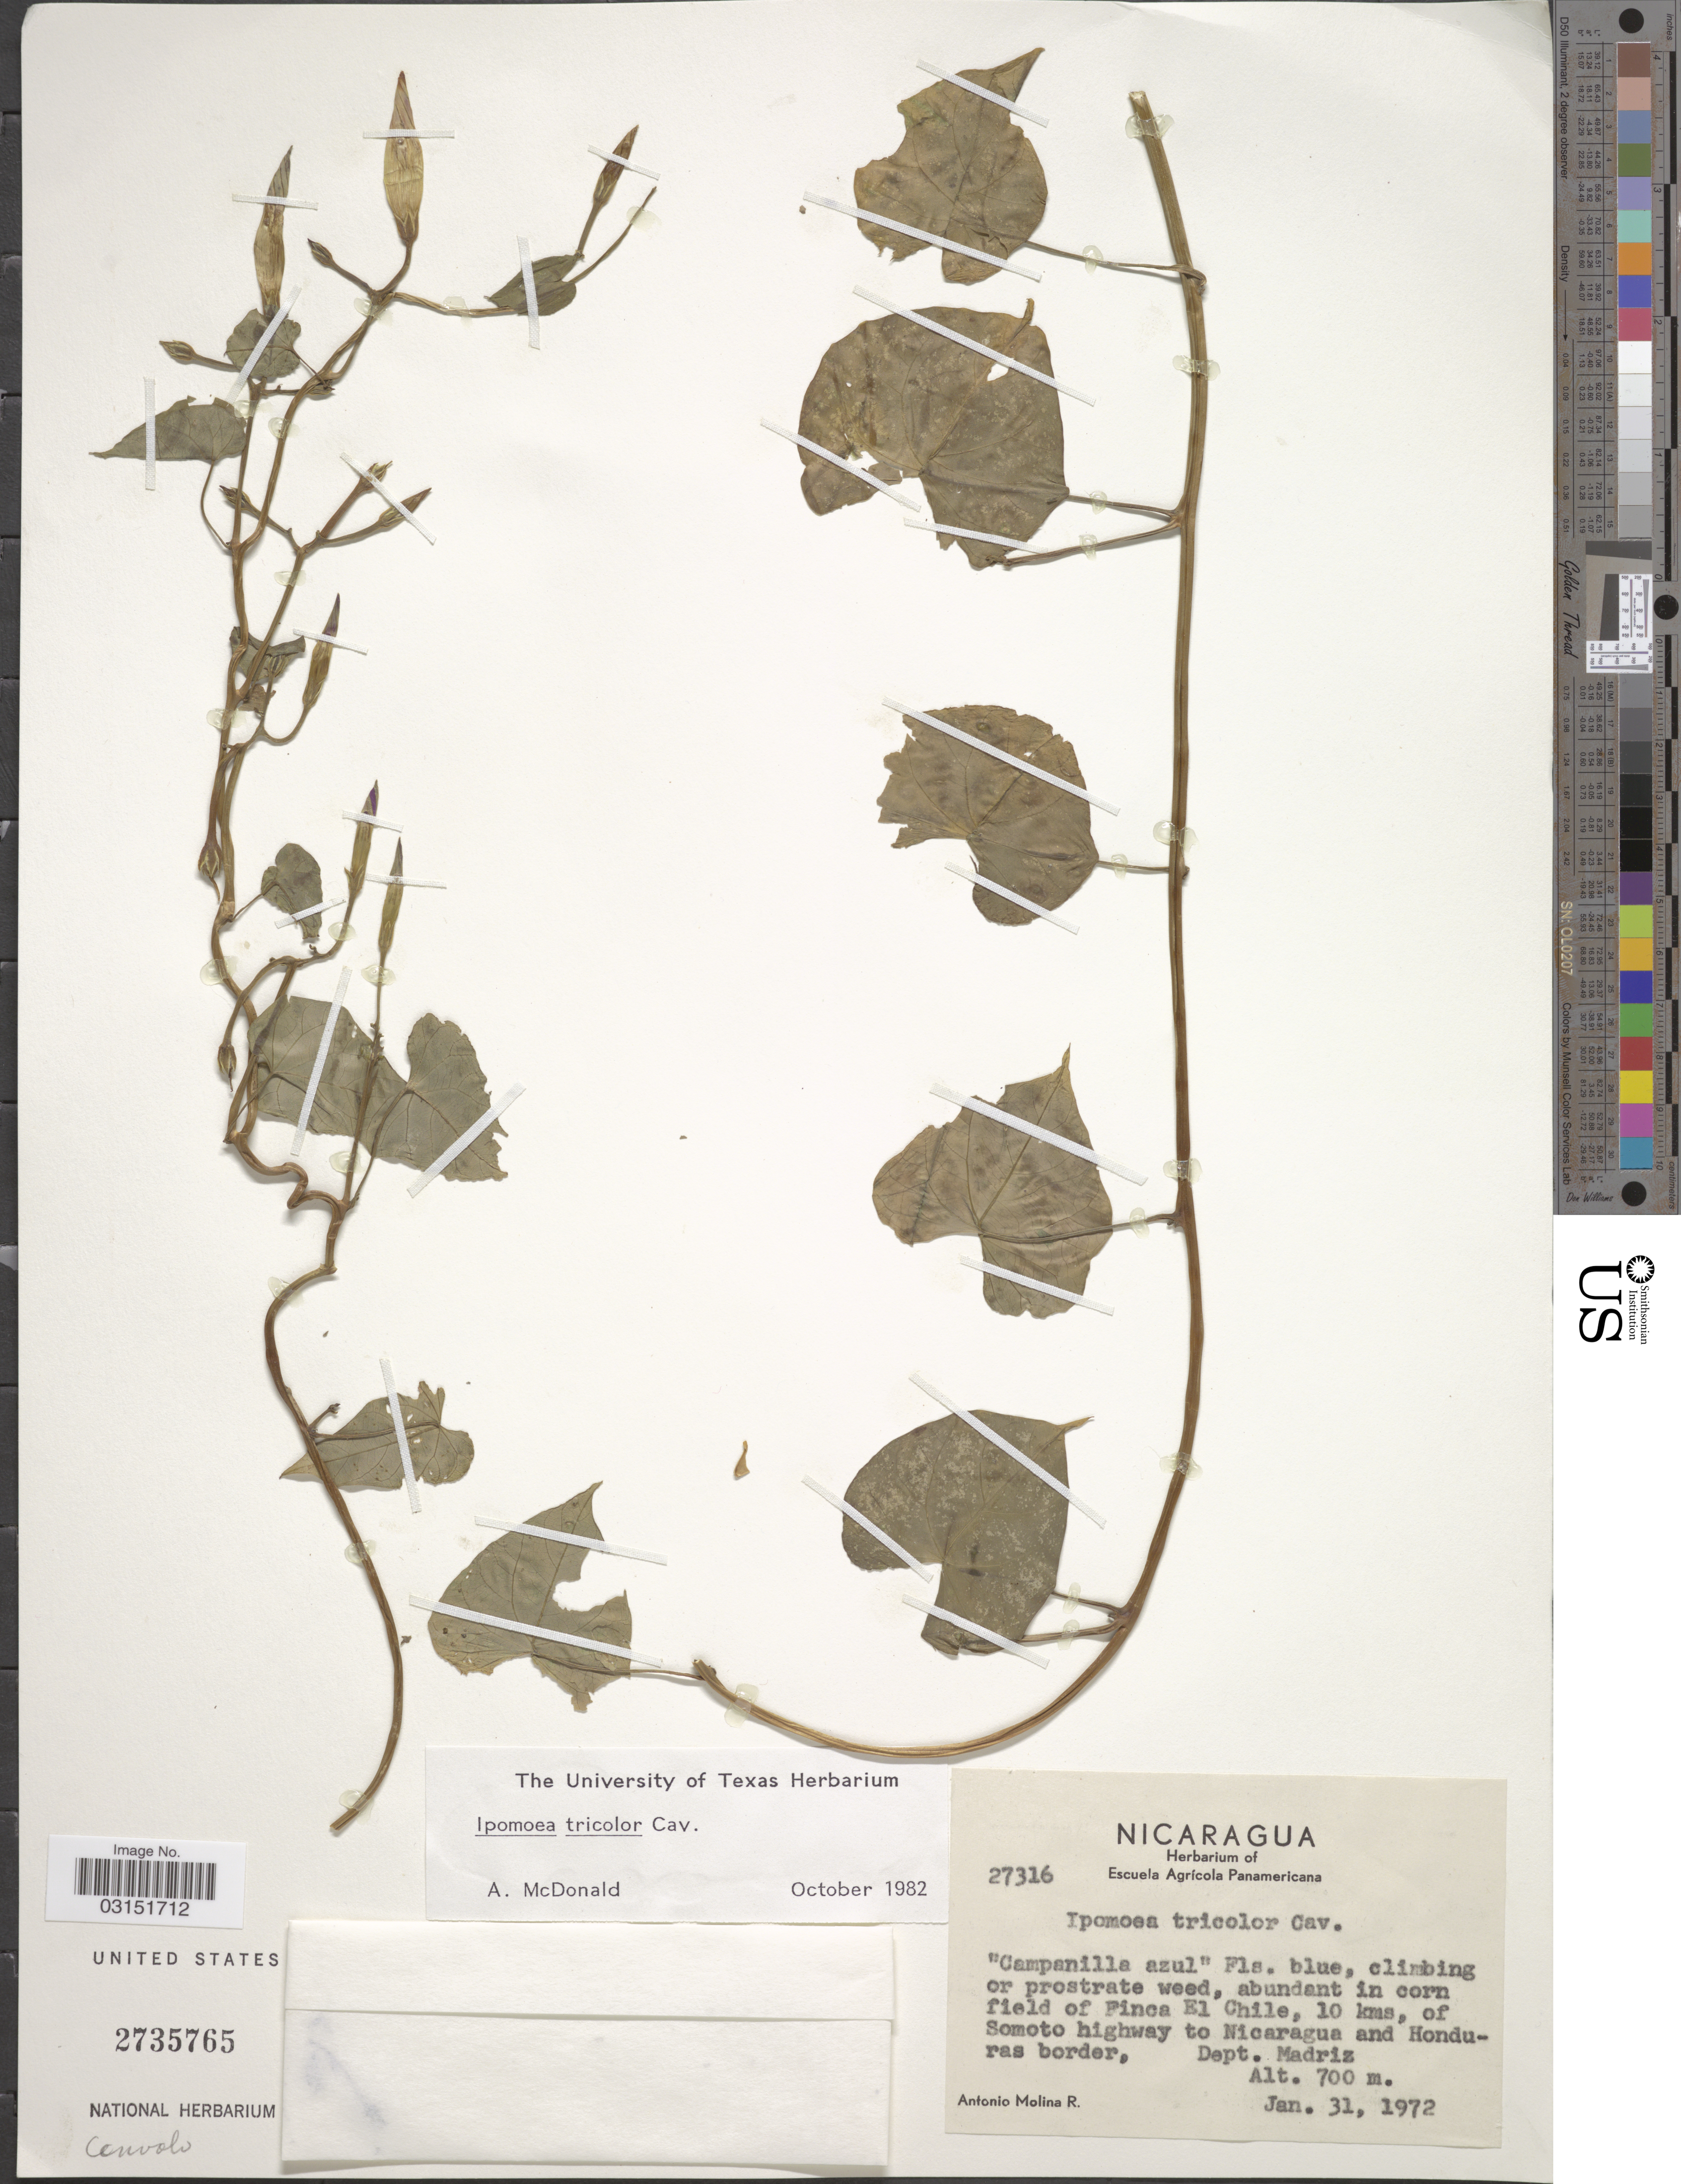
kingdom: Plantae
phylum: Tracheophyta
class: Magnoliopsida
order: Solanales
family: Convolvulaceae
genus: Ipomoea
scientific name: Ipomoea tricolor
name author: Cav.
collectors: A. Molina R.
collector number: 27316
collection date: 1972-01-31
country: Nicaragua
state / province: Madriz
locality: Abundant in corn field of Finca El Chile, 10 kms, of Somoto highway to Nicaragua and Honduras border, Dept. Madriz.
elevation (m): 700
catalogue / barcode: US 2735765